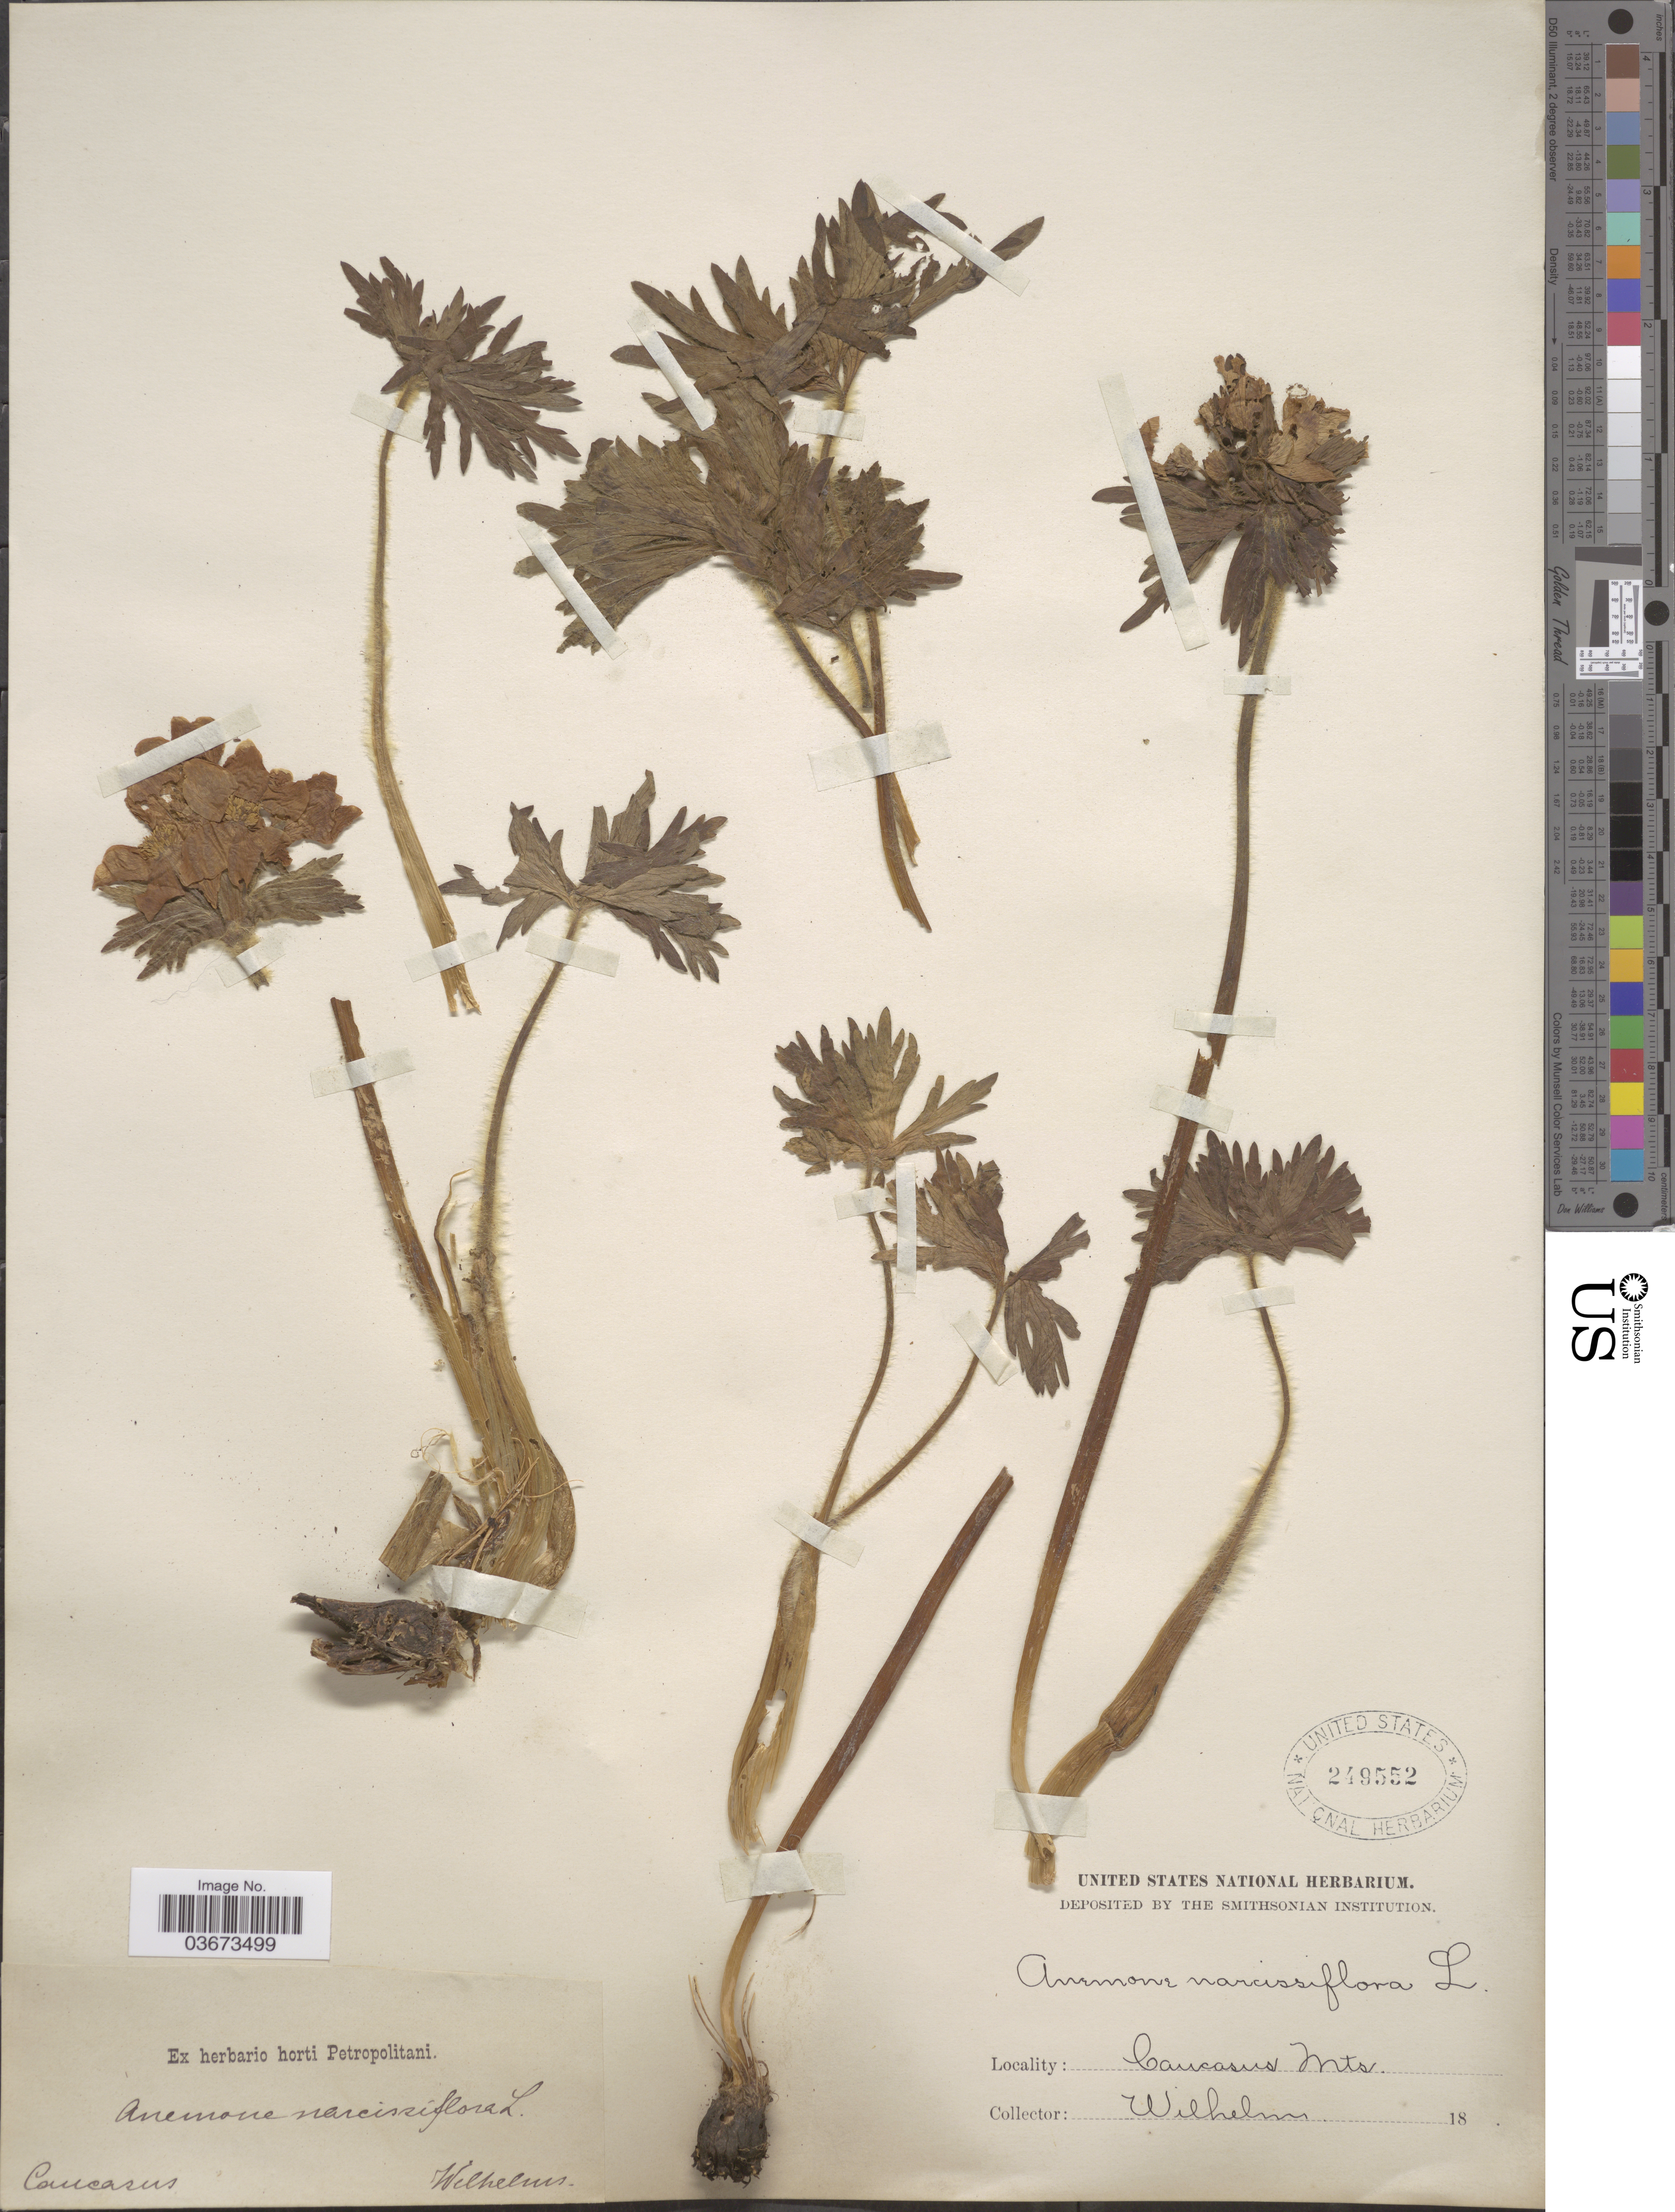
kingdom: Plantae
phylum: Tracheophyta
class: Magnoliopsida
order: Ranunculales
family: Ranunculaceae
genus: Anemone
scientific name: Anemone narcissiflora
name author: L.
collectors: C. Wilhelms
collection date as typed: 18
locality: Caucasus. Caucasus Mts.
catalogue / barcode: US 249552